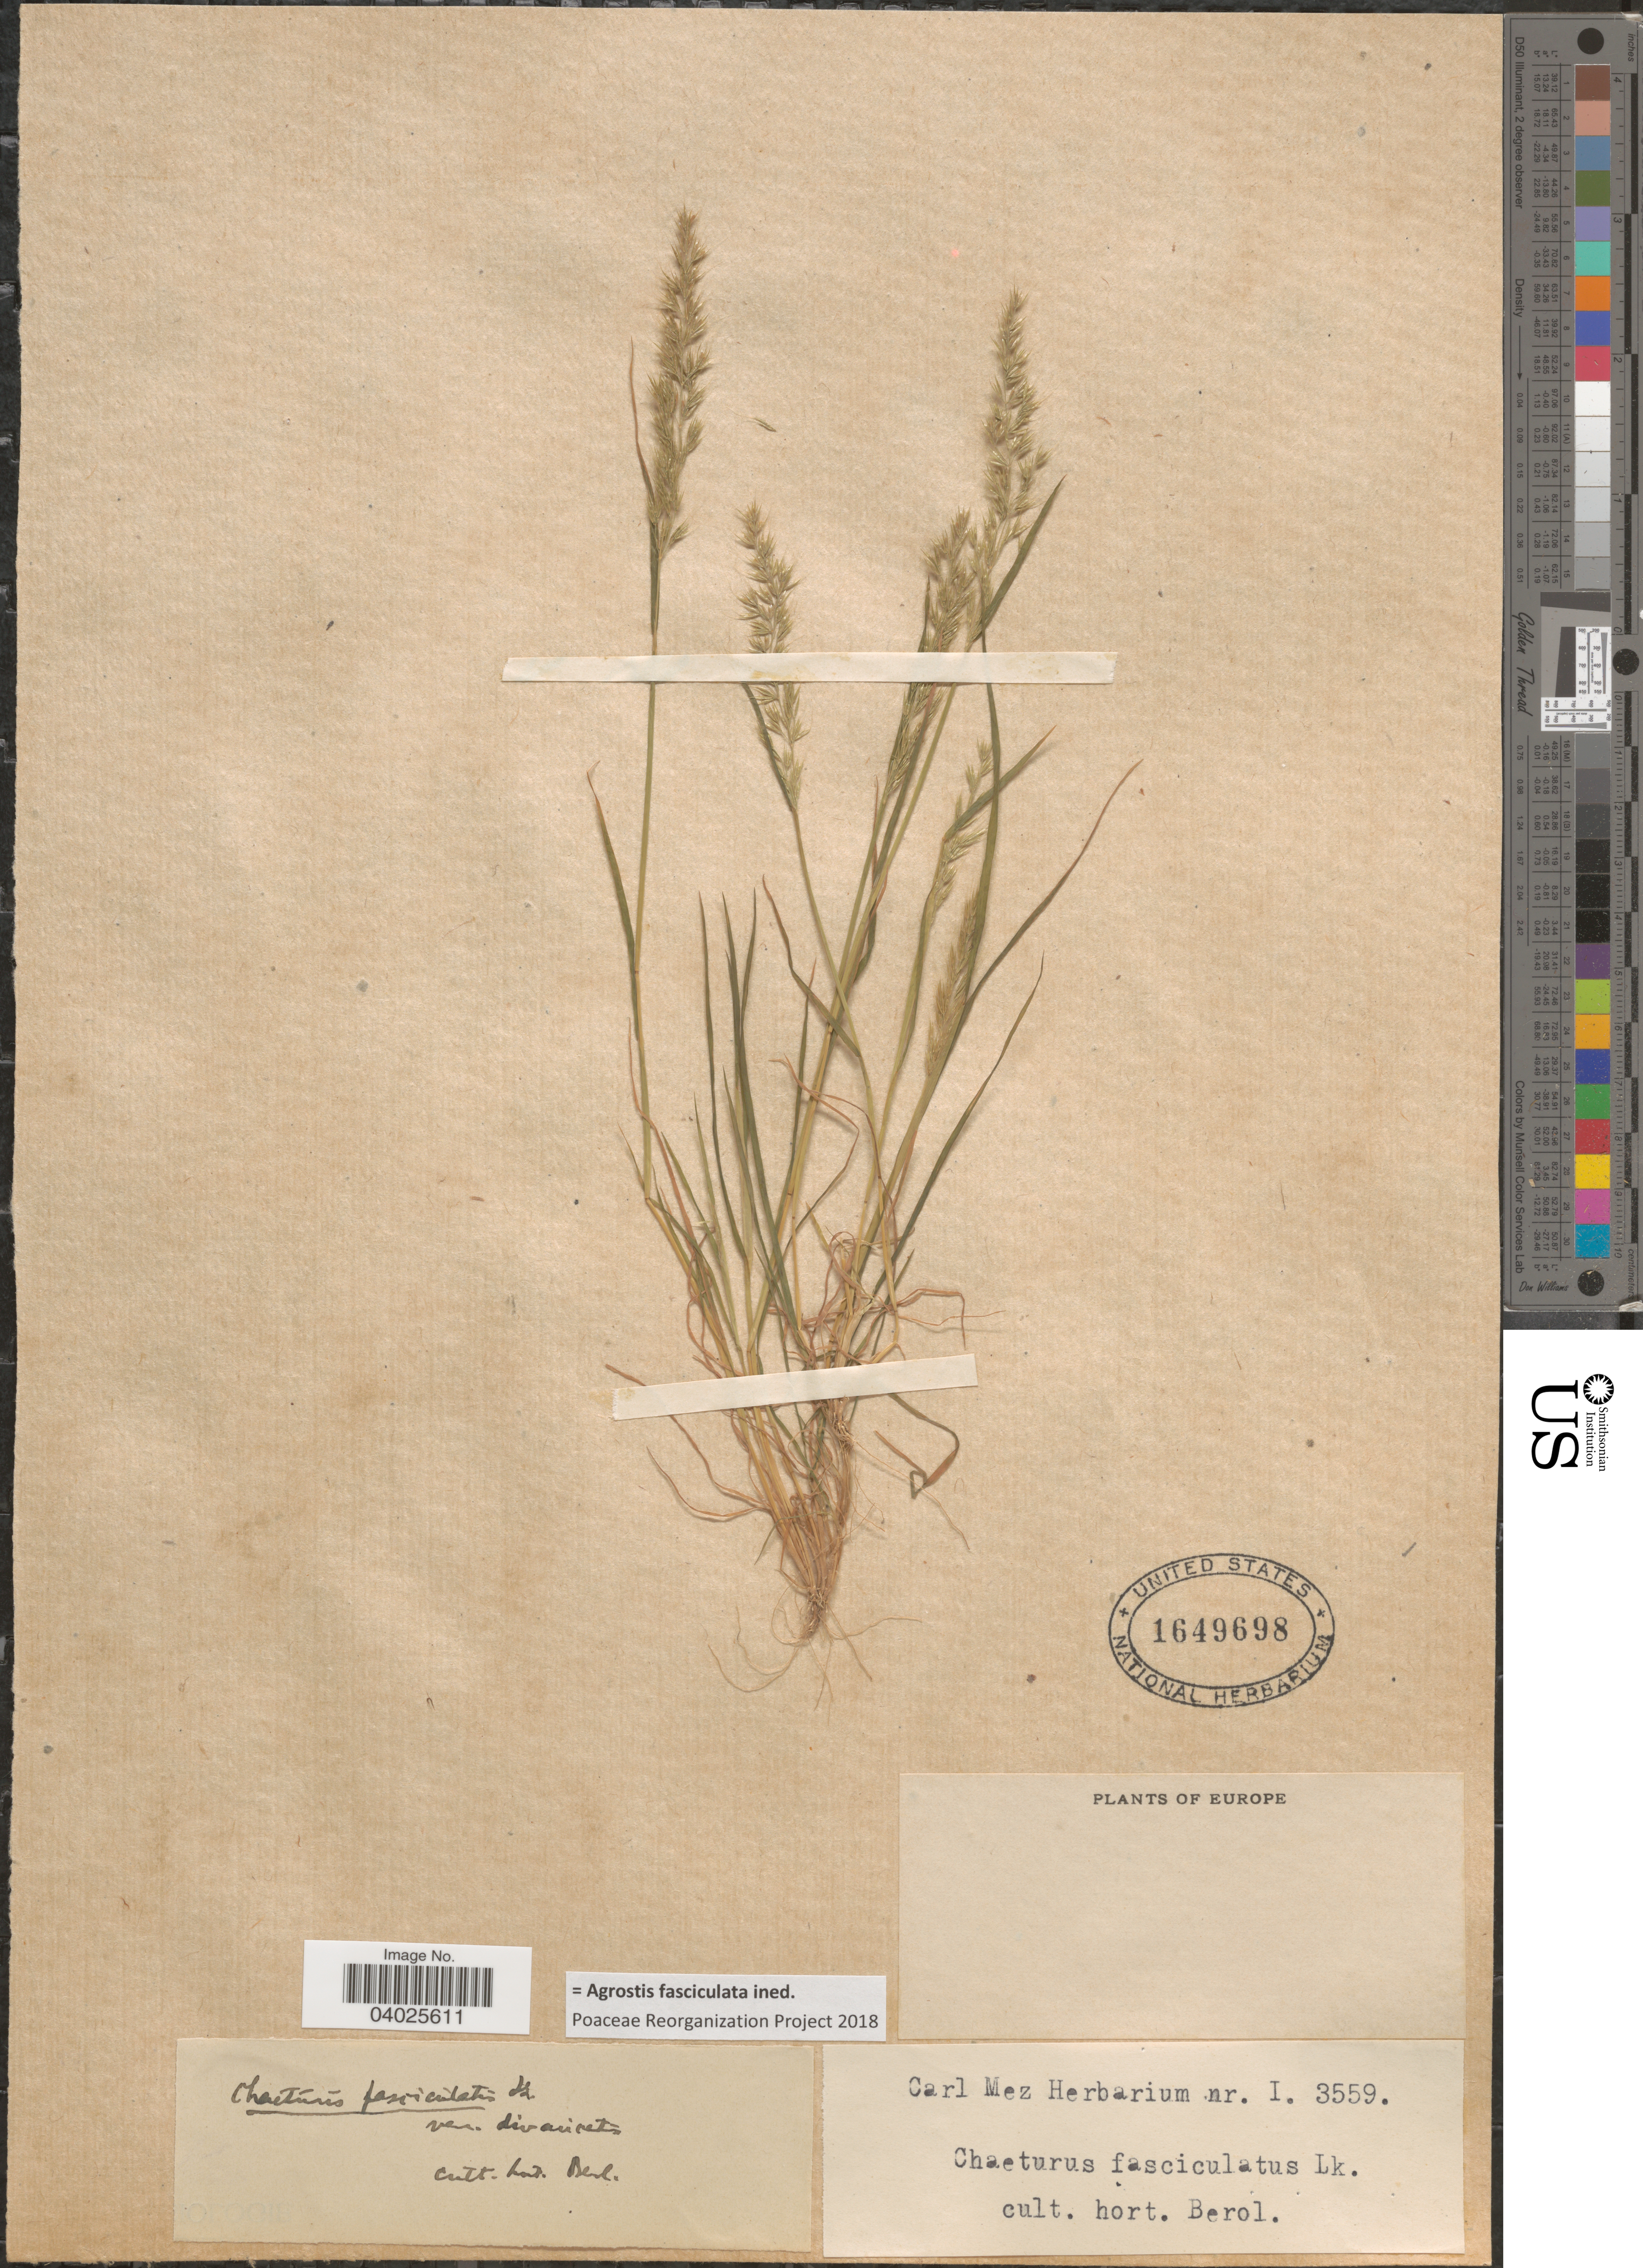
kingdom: Plantae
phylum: Tracheophyta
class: Liliopsida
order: Poales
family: Poaceae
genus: Agrostis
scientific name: Agrostis fasciculata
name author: Roem. & Schult.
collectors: Ex herb. Carl Mez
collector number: I. 3559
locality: Europe. Hort. Berol.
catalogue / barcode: US 1649698